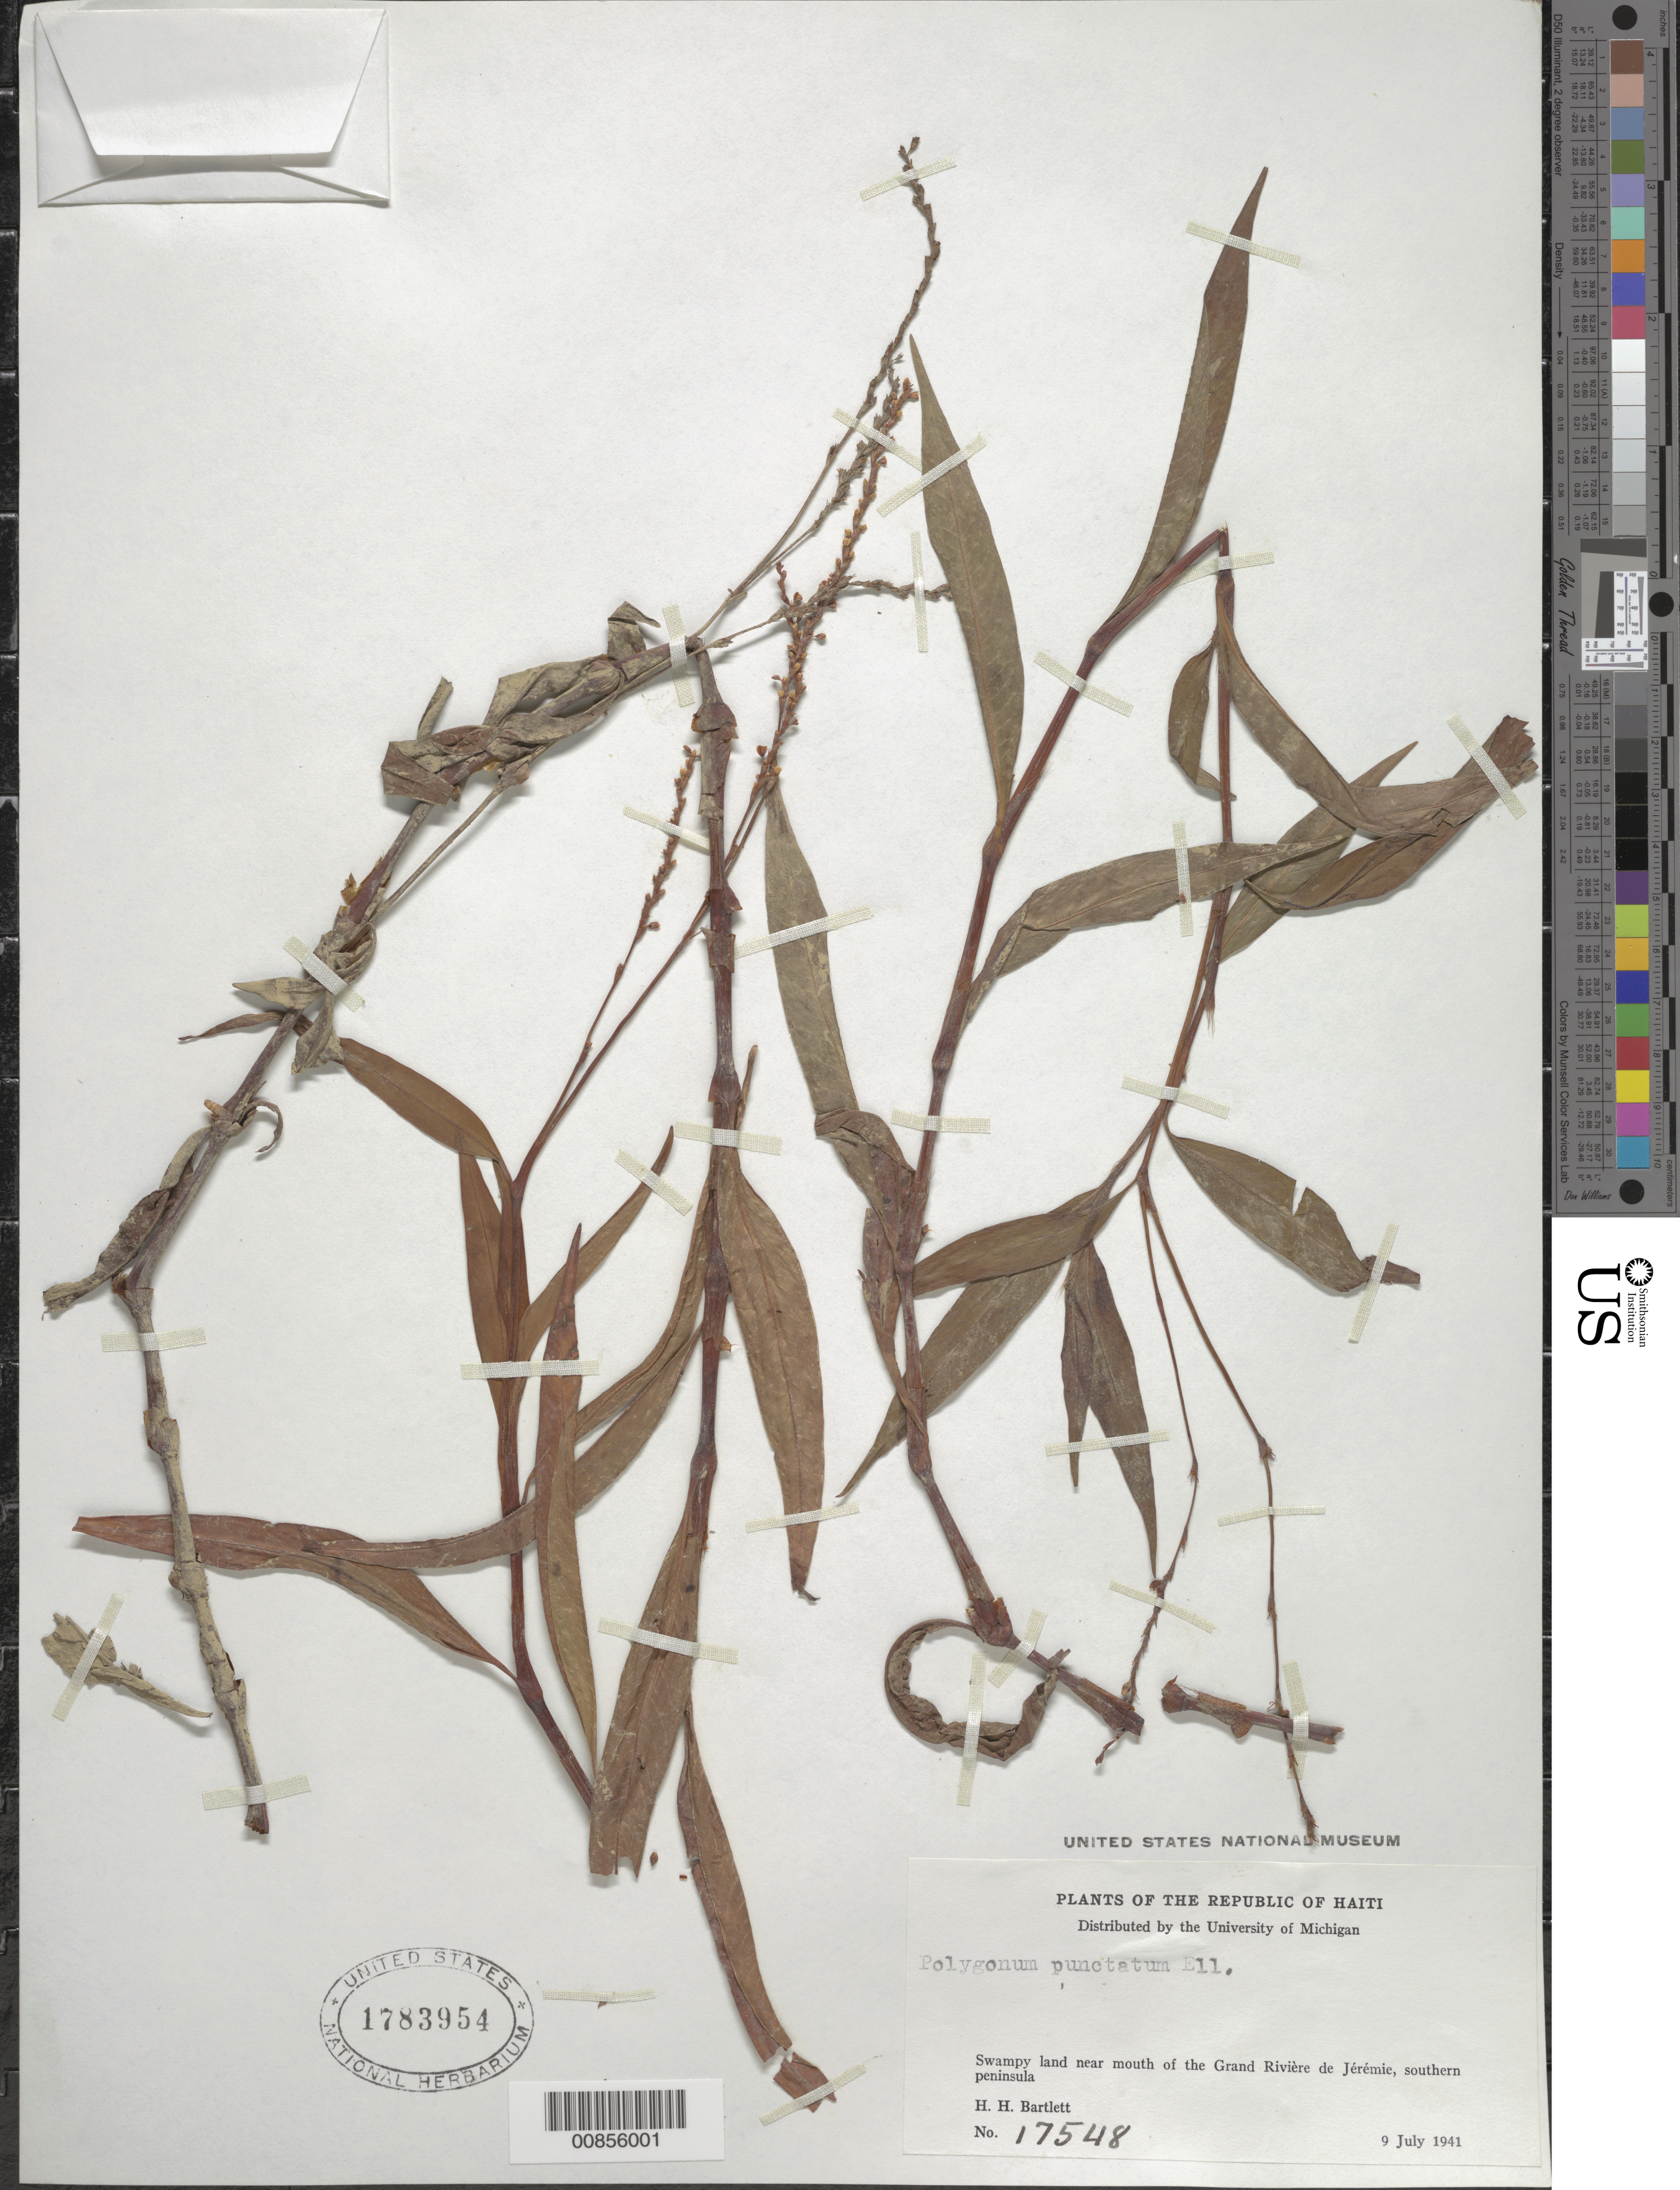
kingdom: Plantae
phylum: Tracheophyta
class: Magnoliopsida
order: Caryophyllales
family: Polygonaceae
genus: Polygonum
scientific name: Polygonum punctatum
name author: Elliott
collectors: H. H. Bartlett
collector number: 17548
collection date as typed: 09 Jul 1941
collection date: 1941-07-09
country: Haiti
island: Hispaniola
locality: Near mouth of the Grand Rivière de Jérémie, southern peninsula.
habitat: Swampy land.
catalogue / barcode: US 1783954